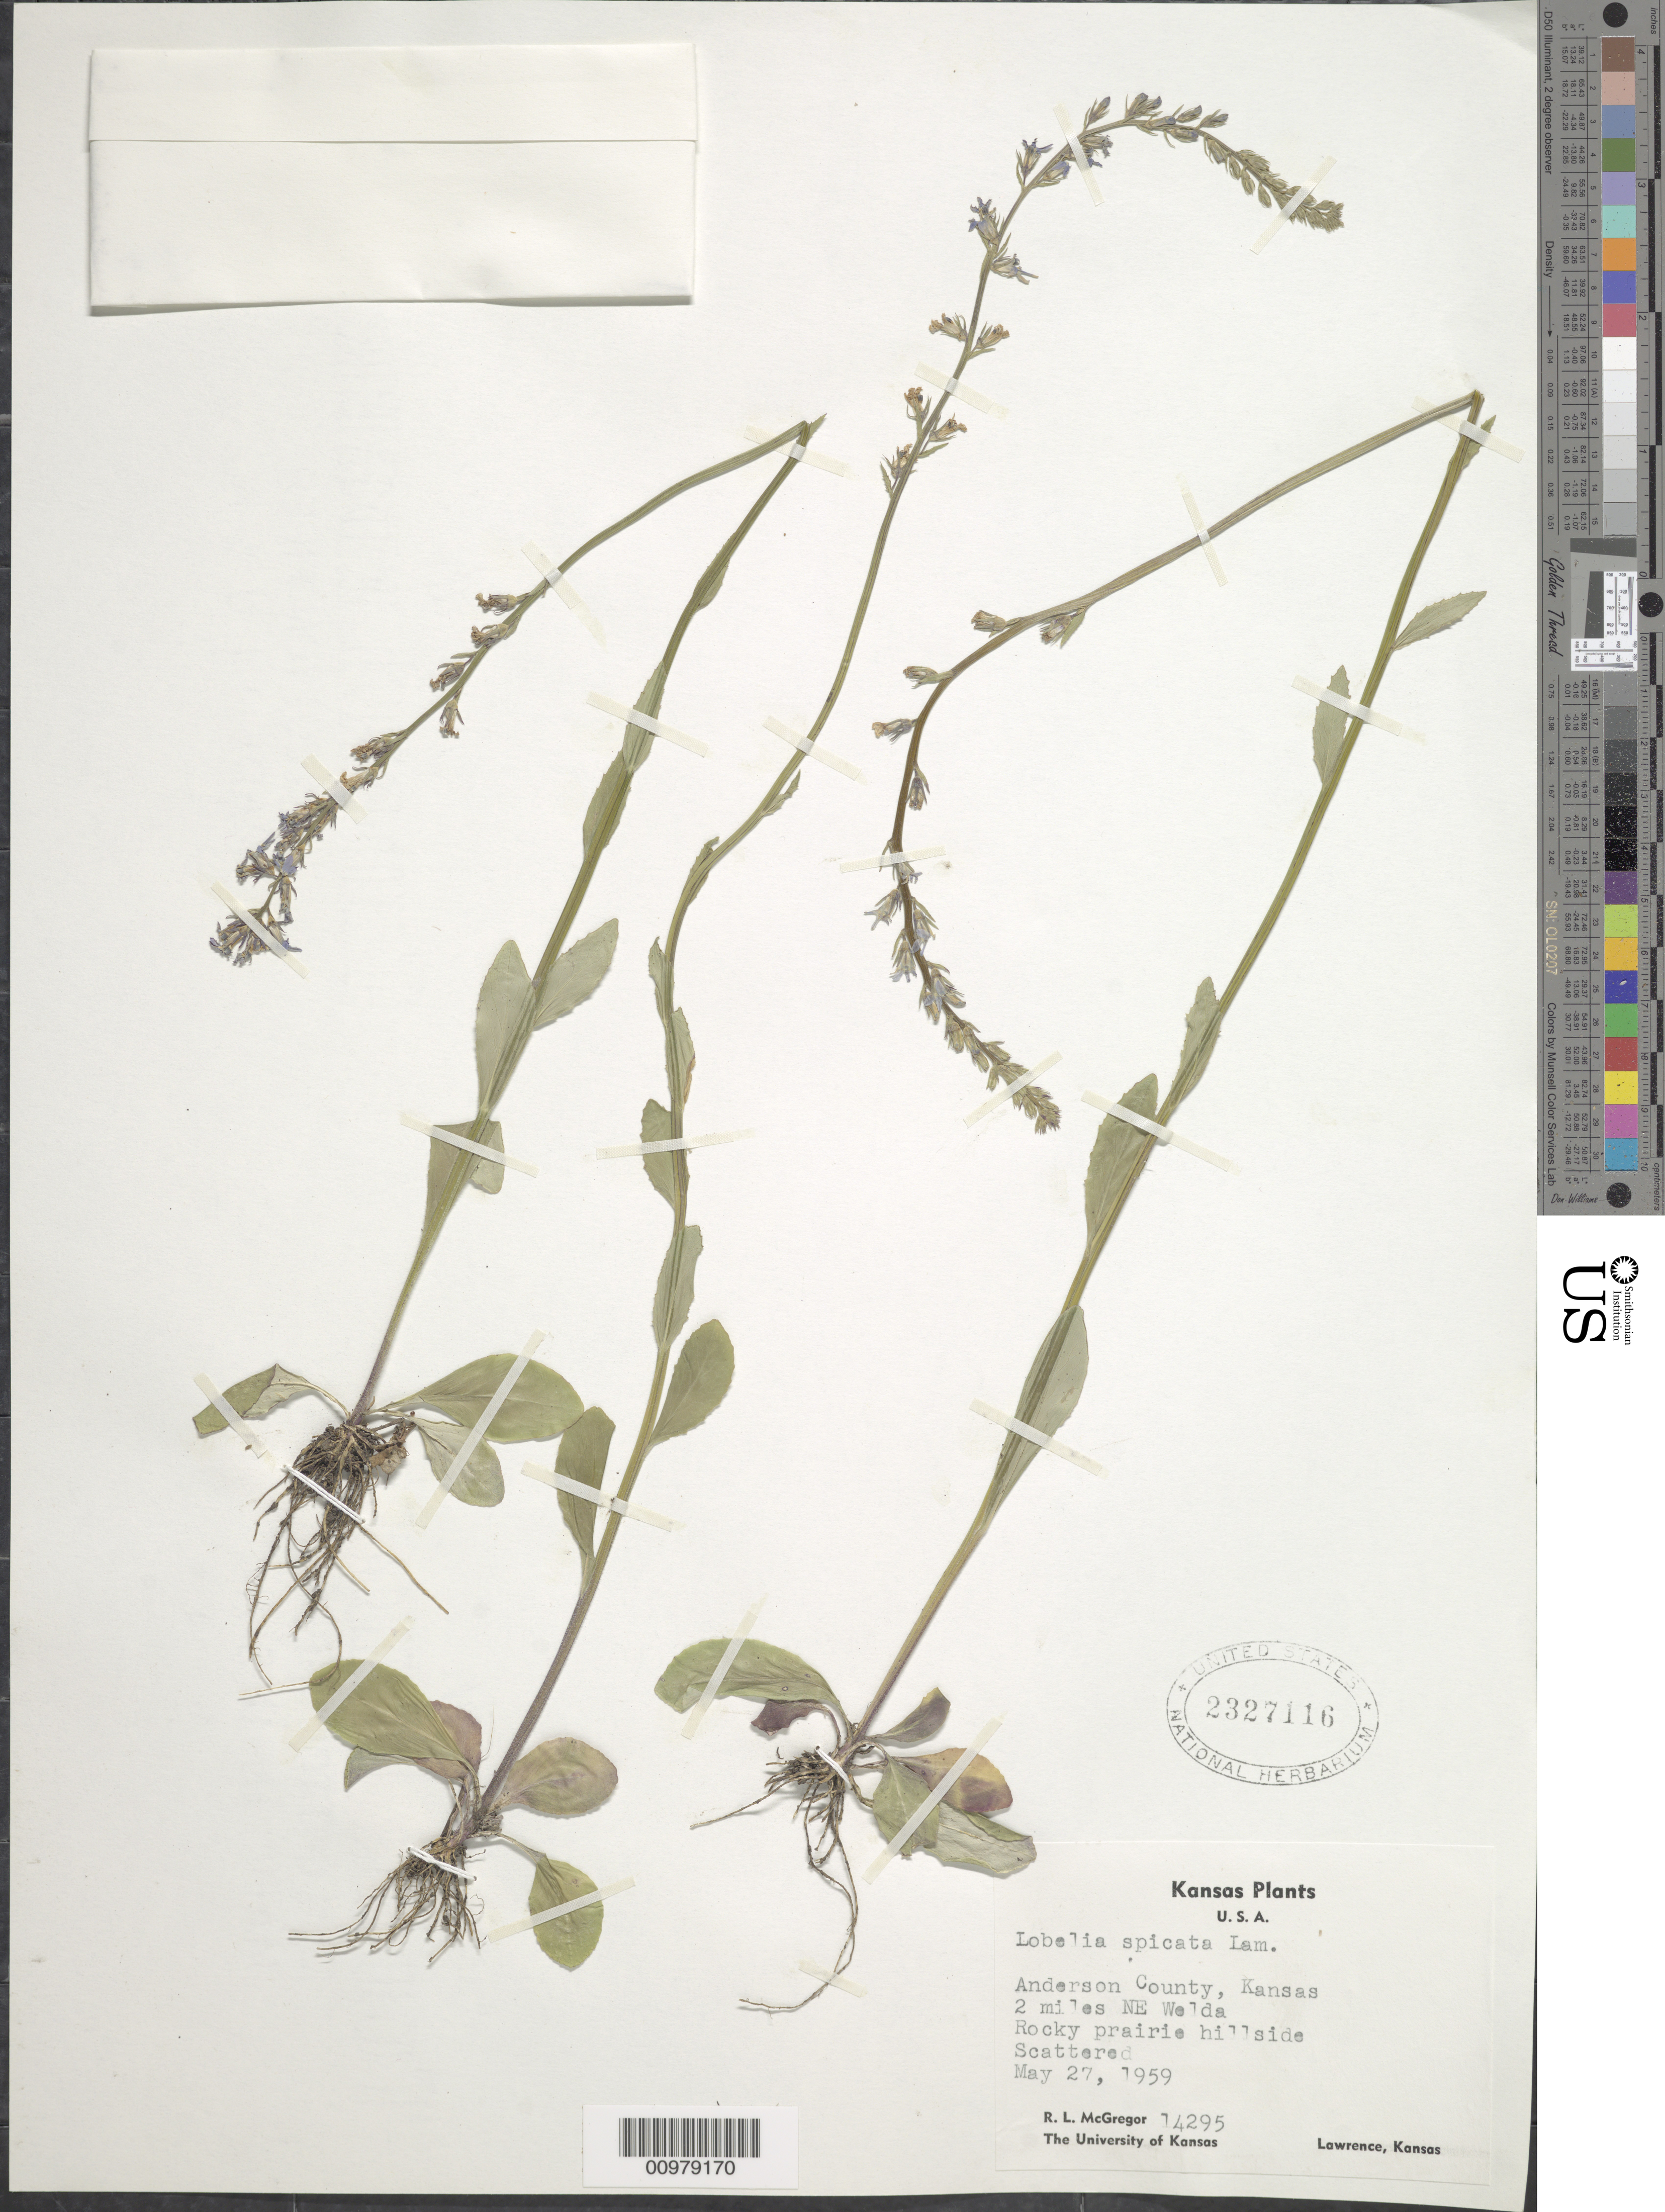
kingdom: Plantae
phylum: Tracheophyta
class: Magnoliopsida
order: Asterales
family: Campanulaceae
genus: Lobelia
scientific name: Lobelia spicata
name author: Lam.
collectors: R. L. McGregor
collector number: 14295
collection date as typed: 27 May 1959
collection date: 1959-05-27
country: United States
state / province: Kansas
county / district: Anderson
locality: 2 Miles NE Welda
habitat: rocky prairie hillside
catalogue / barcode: US 2327116